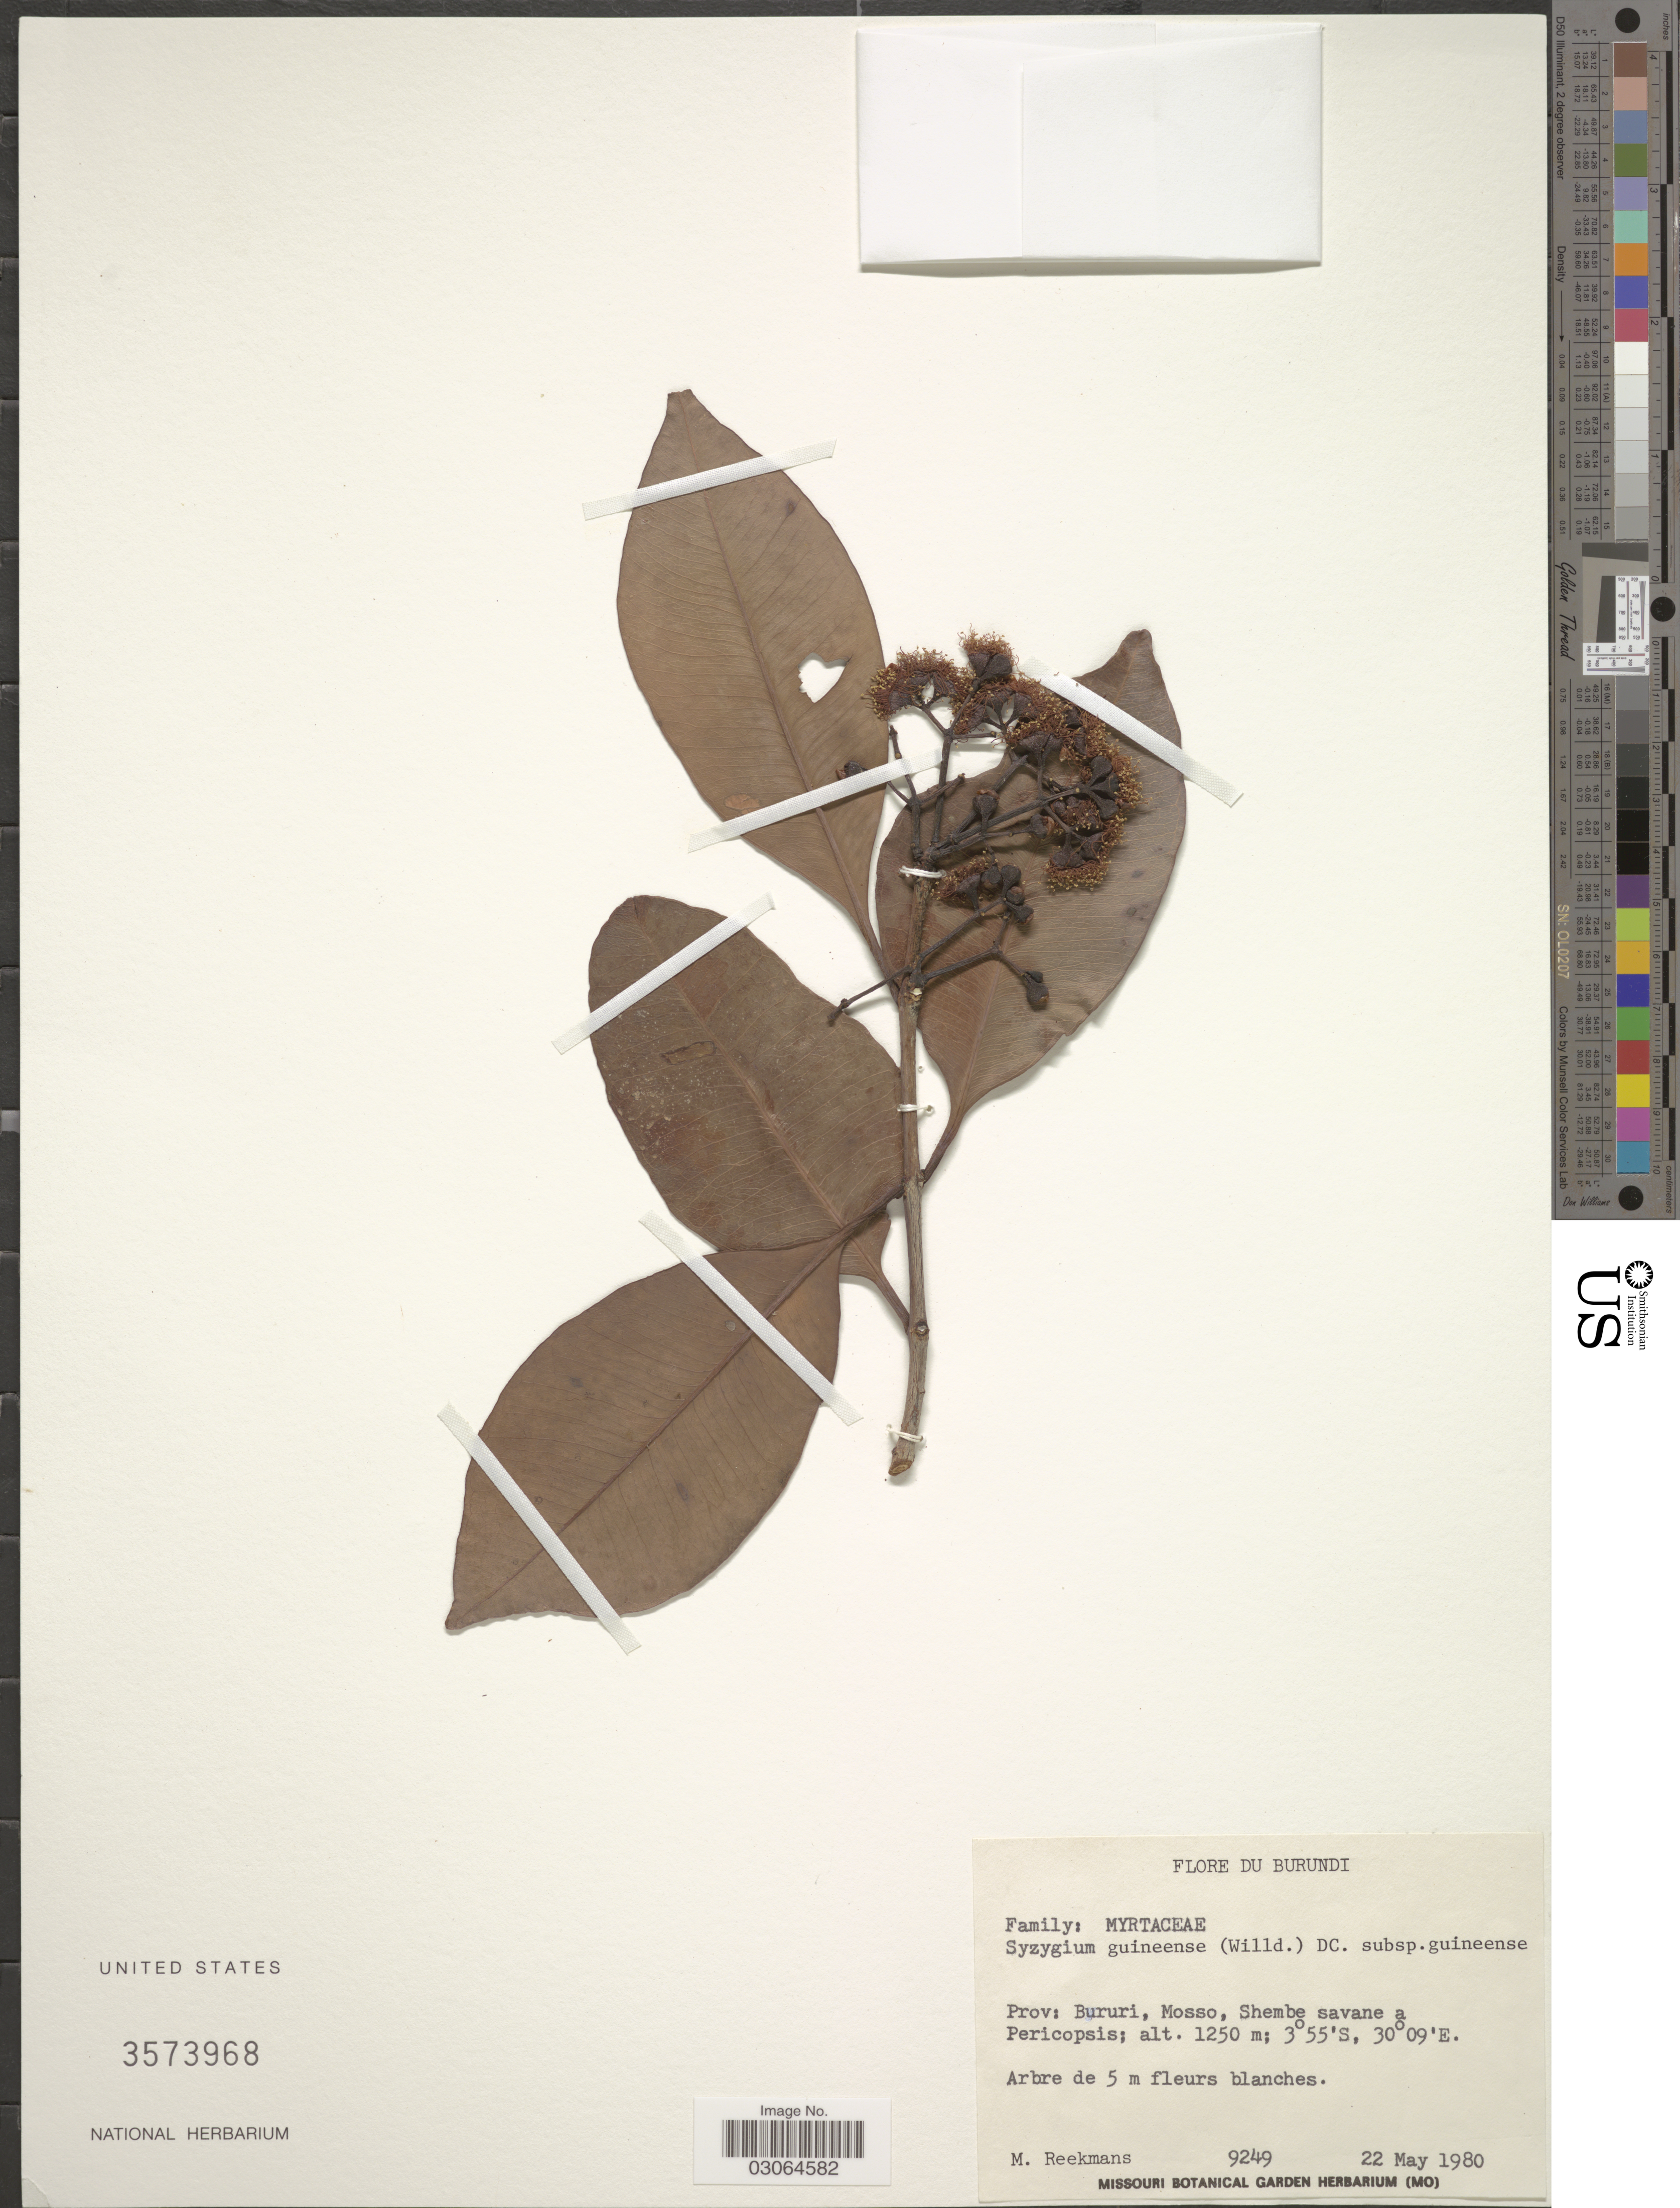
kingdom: Plantae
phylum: Tracheophyta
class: Magnoliopsida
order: Myrtales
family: Myrtaceae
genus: Syzygium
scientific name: Syzygium guineense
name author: (Willd.) DC.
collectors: M. Reekmans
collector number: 9249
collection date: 1980-05-22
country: Burundi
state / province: Bururi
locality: Mosso, Shembe savane a Pericopsis.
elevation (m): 1250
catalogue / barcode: US 3573968